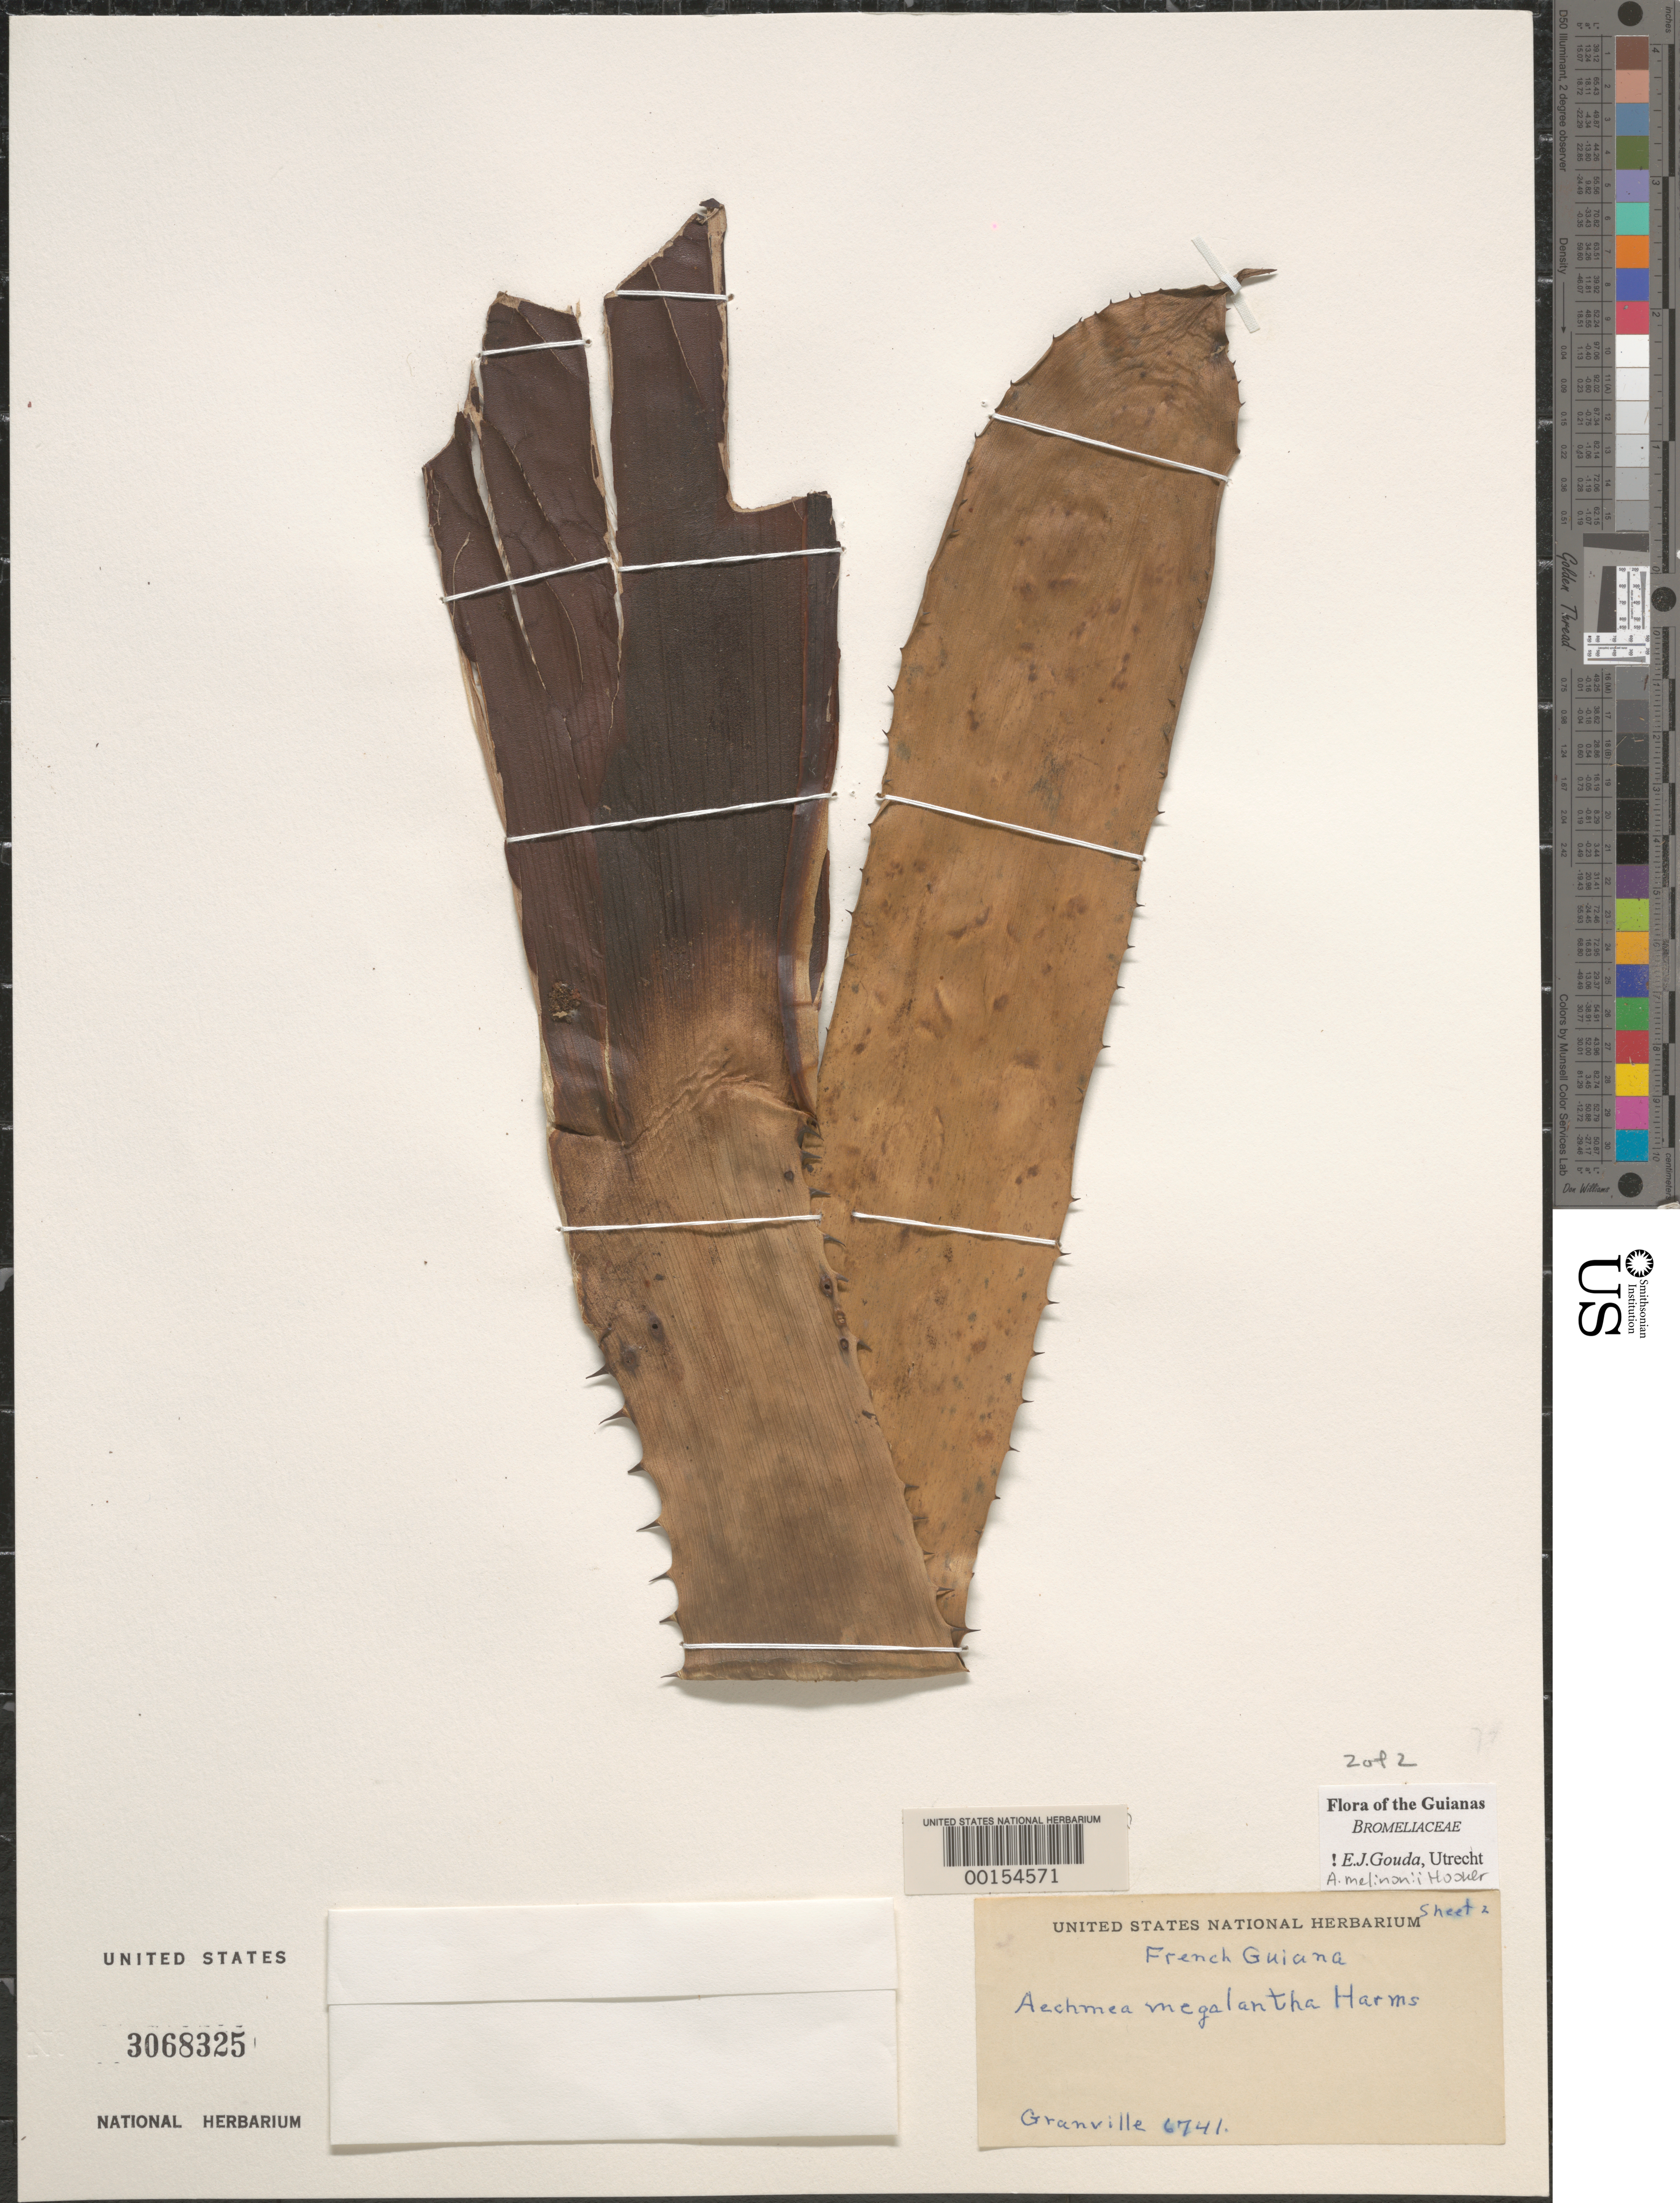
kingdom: Plantae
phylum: Tracheophyta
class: Liliopsida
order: Poales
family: Bromeliaceae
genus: Aechmea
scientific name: Aechmea megalantha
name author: Harms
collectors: Granville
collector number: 6741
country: French Guiana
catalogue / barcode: US 3068325